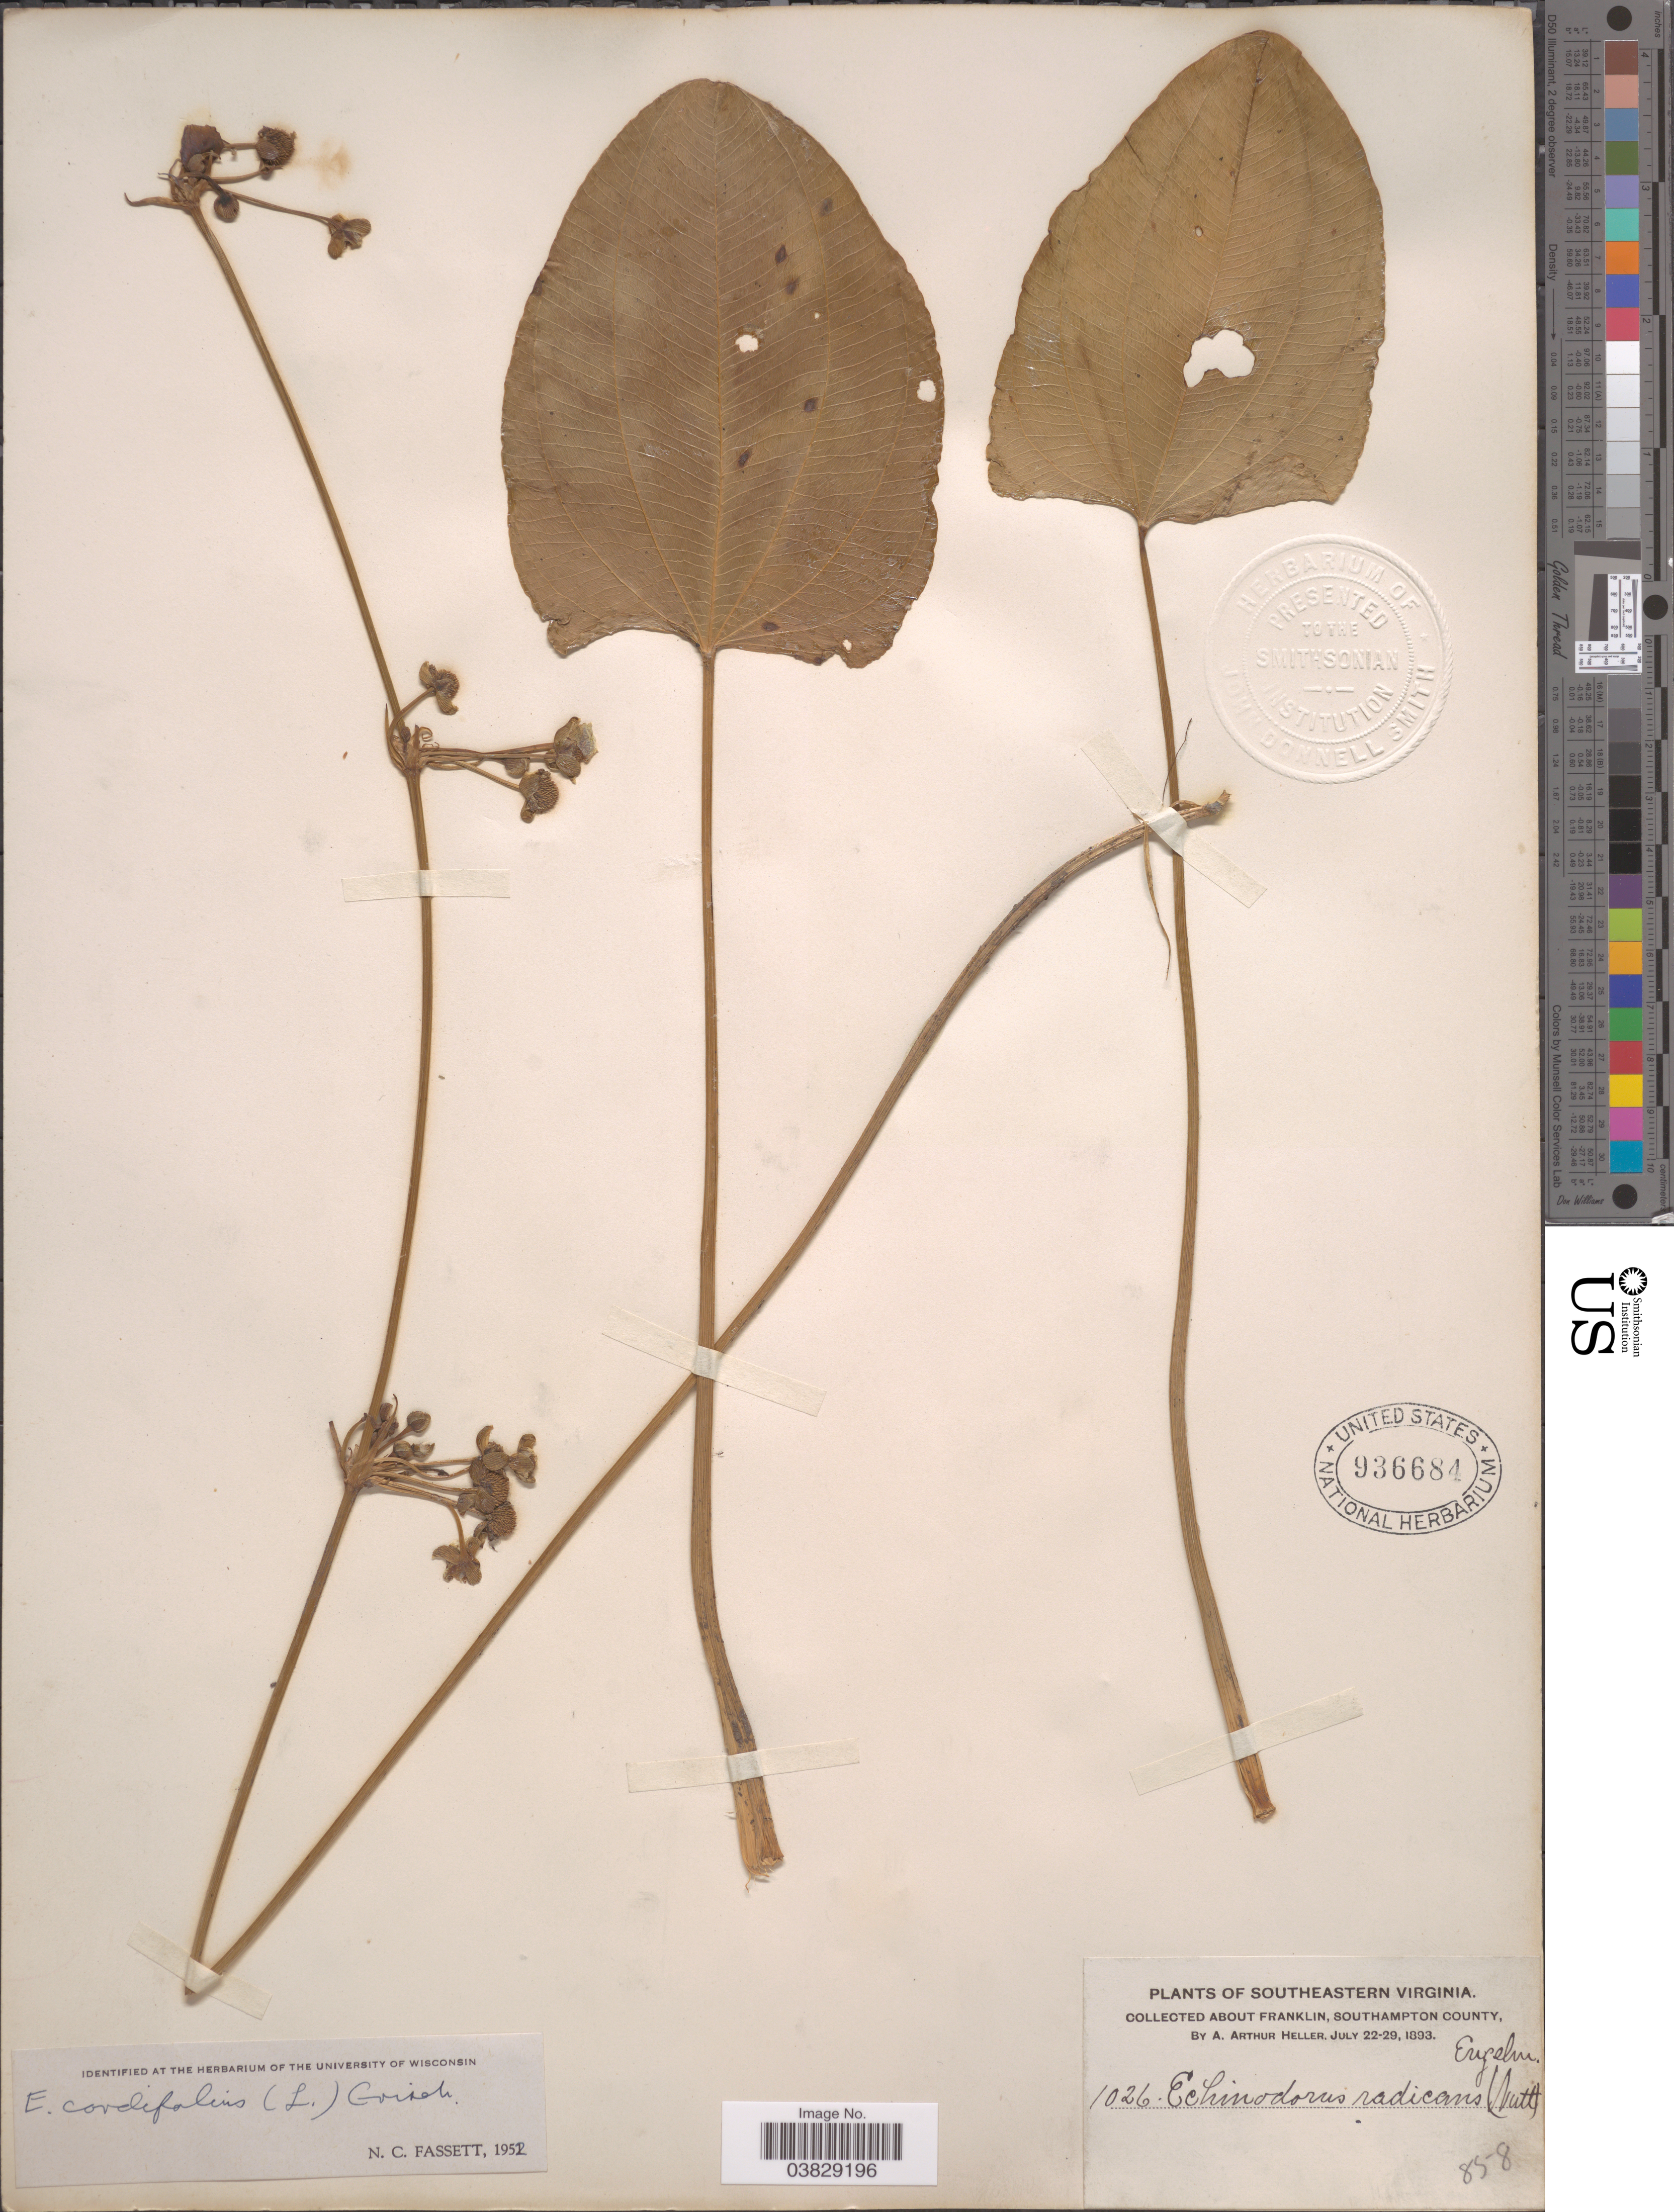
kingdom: Plantae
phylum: Tracheophyta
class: Liliopsida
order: Alismatales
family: Alismataceae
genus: Echinodorus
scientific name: Echinodorus cordifolius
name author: (L.) Griseb.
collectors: A. A. Heller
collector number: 1026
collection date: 1893-07-22/1893-07-29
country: United States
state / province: Virginia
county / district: Southampton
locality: Southeastern Virginia. About Franklin, Southampton County.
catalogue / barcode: US 936684